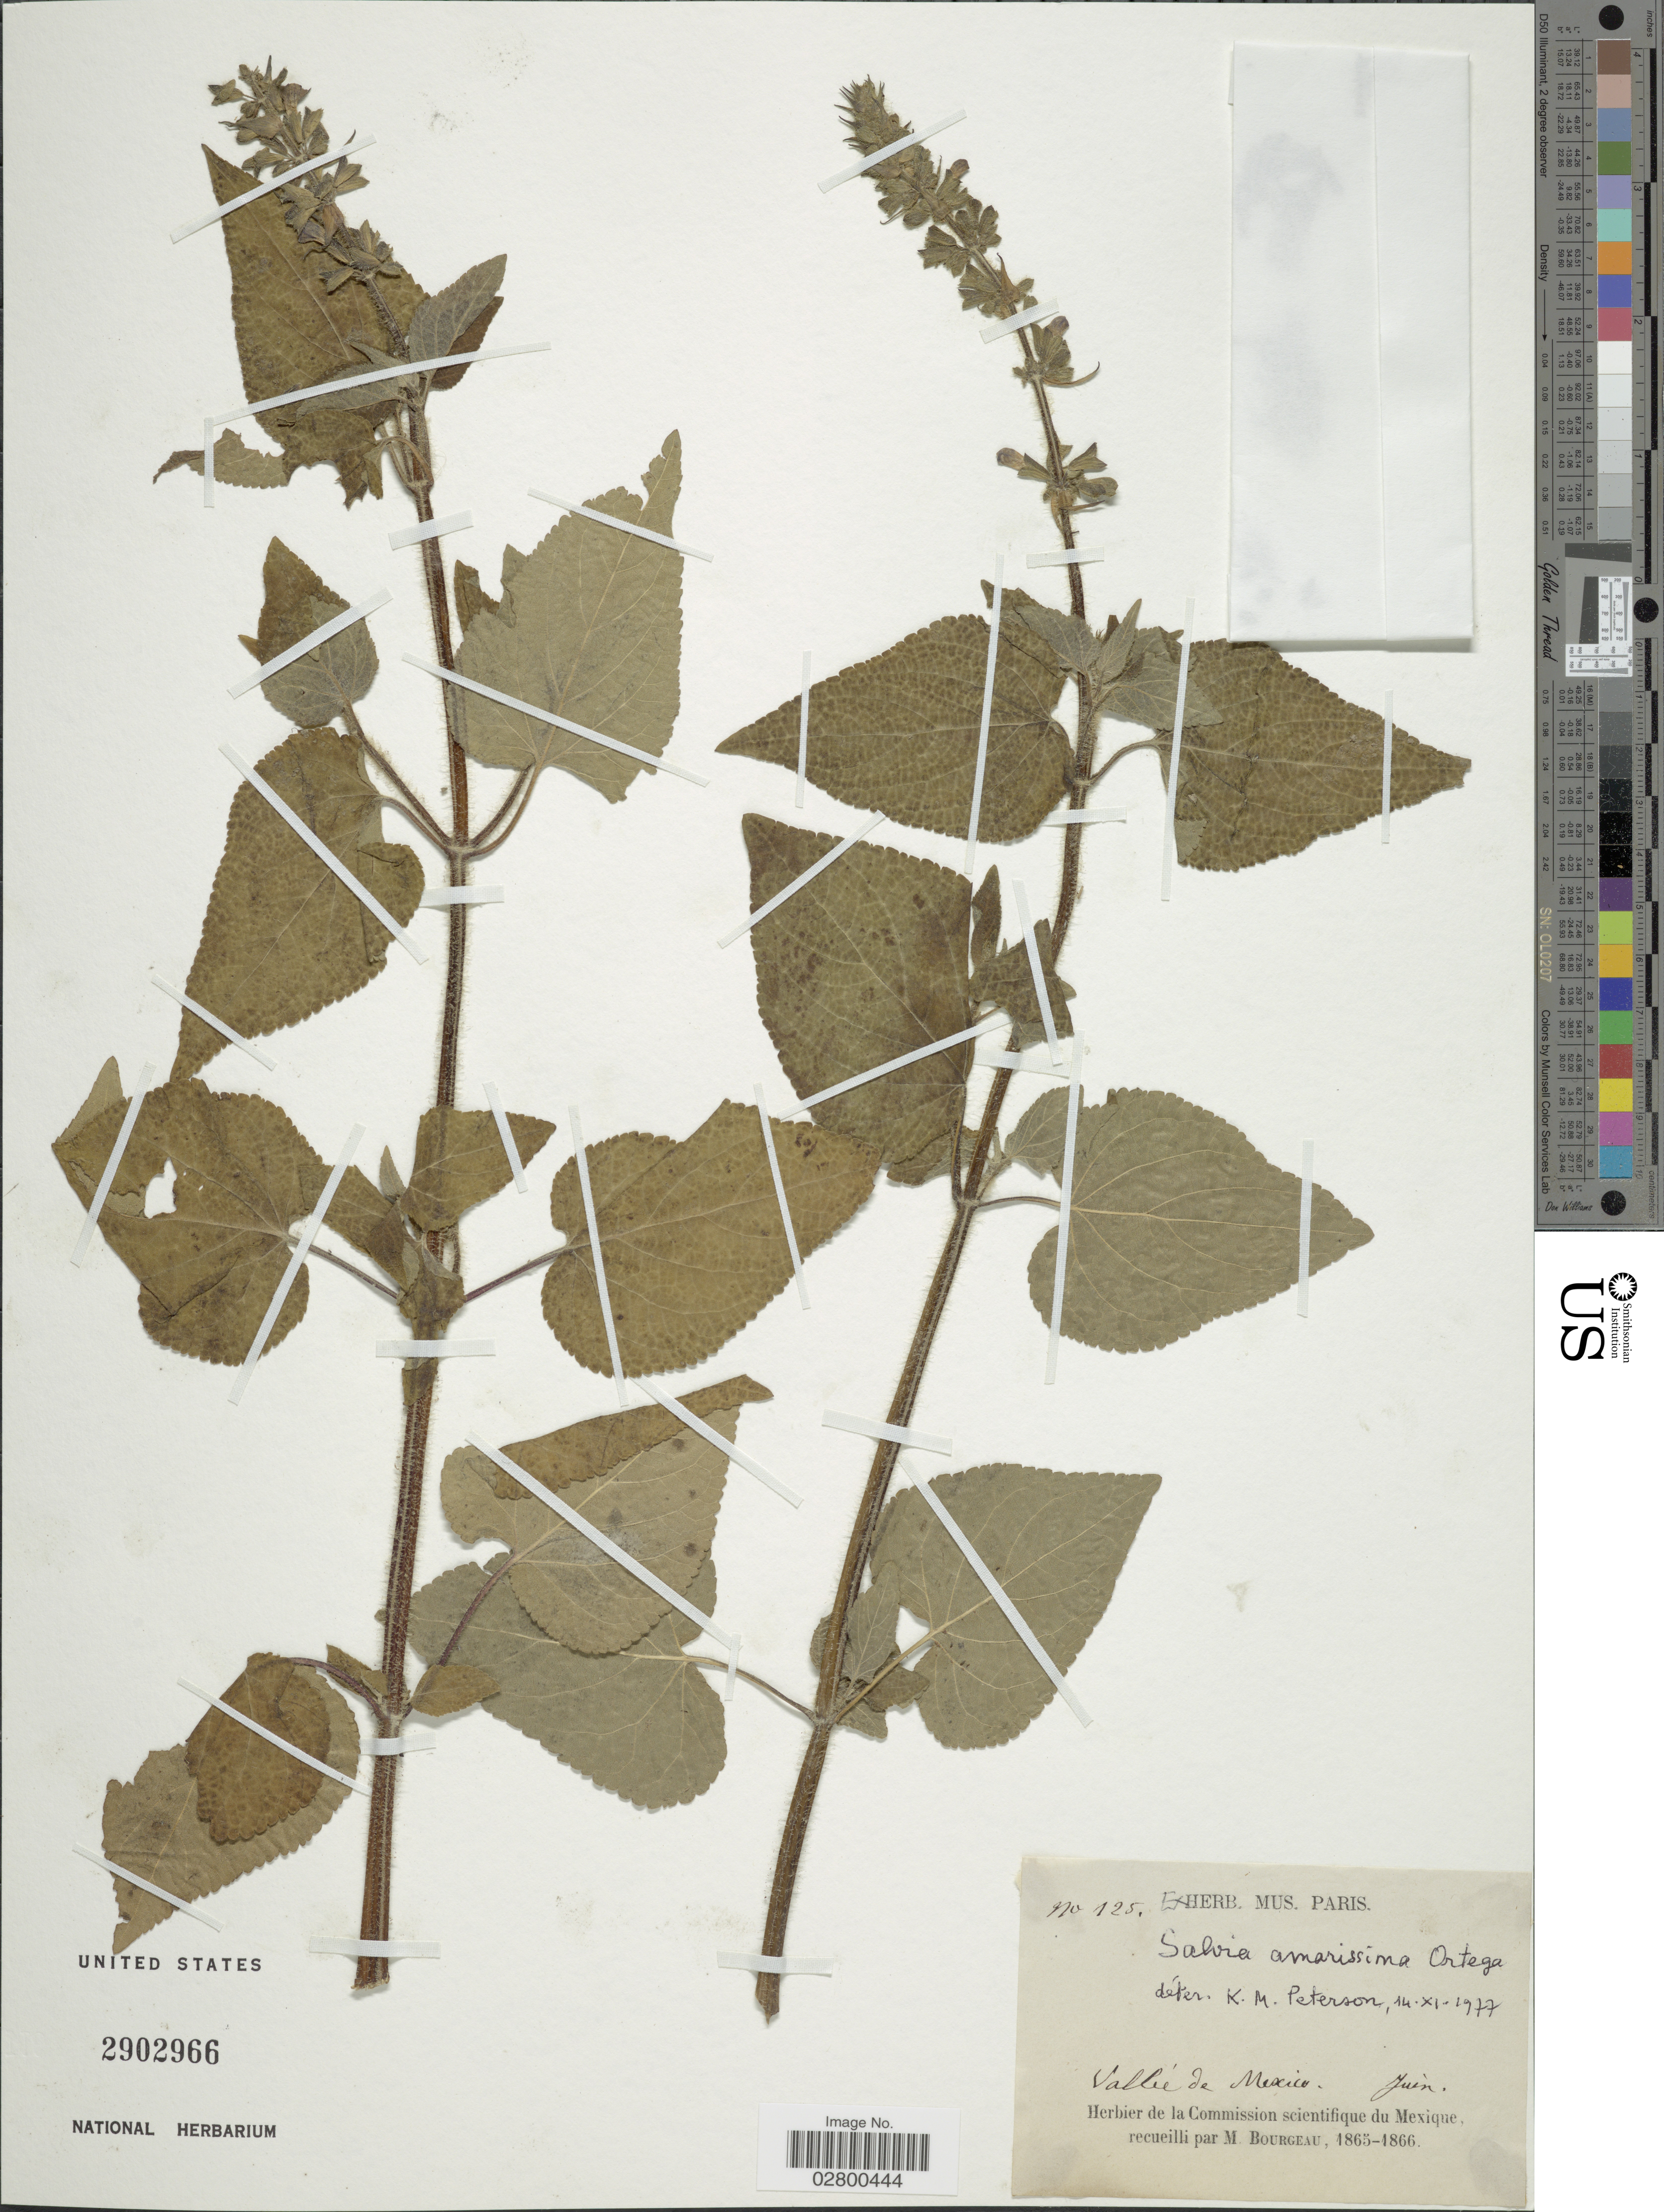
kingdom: Plantae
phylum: Tracheophyta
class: Magnoliopsida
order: Lamiales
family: Lamiaceae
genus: Salvia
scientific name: Salvia amarissima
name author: Orteg.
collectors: M. Bourgeau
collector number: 125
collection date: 1865-06/1866-06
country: Mexico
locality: Valleé de Mexico.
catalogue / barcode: US 2902966